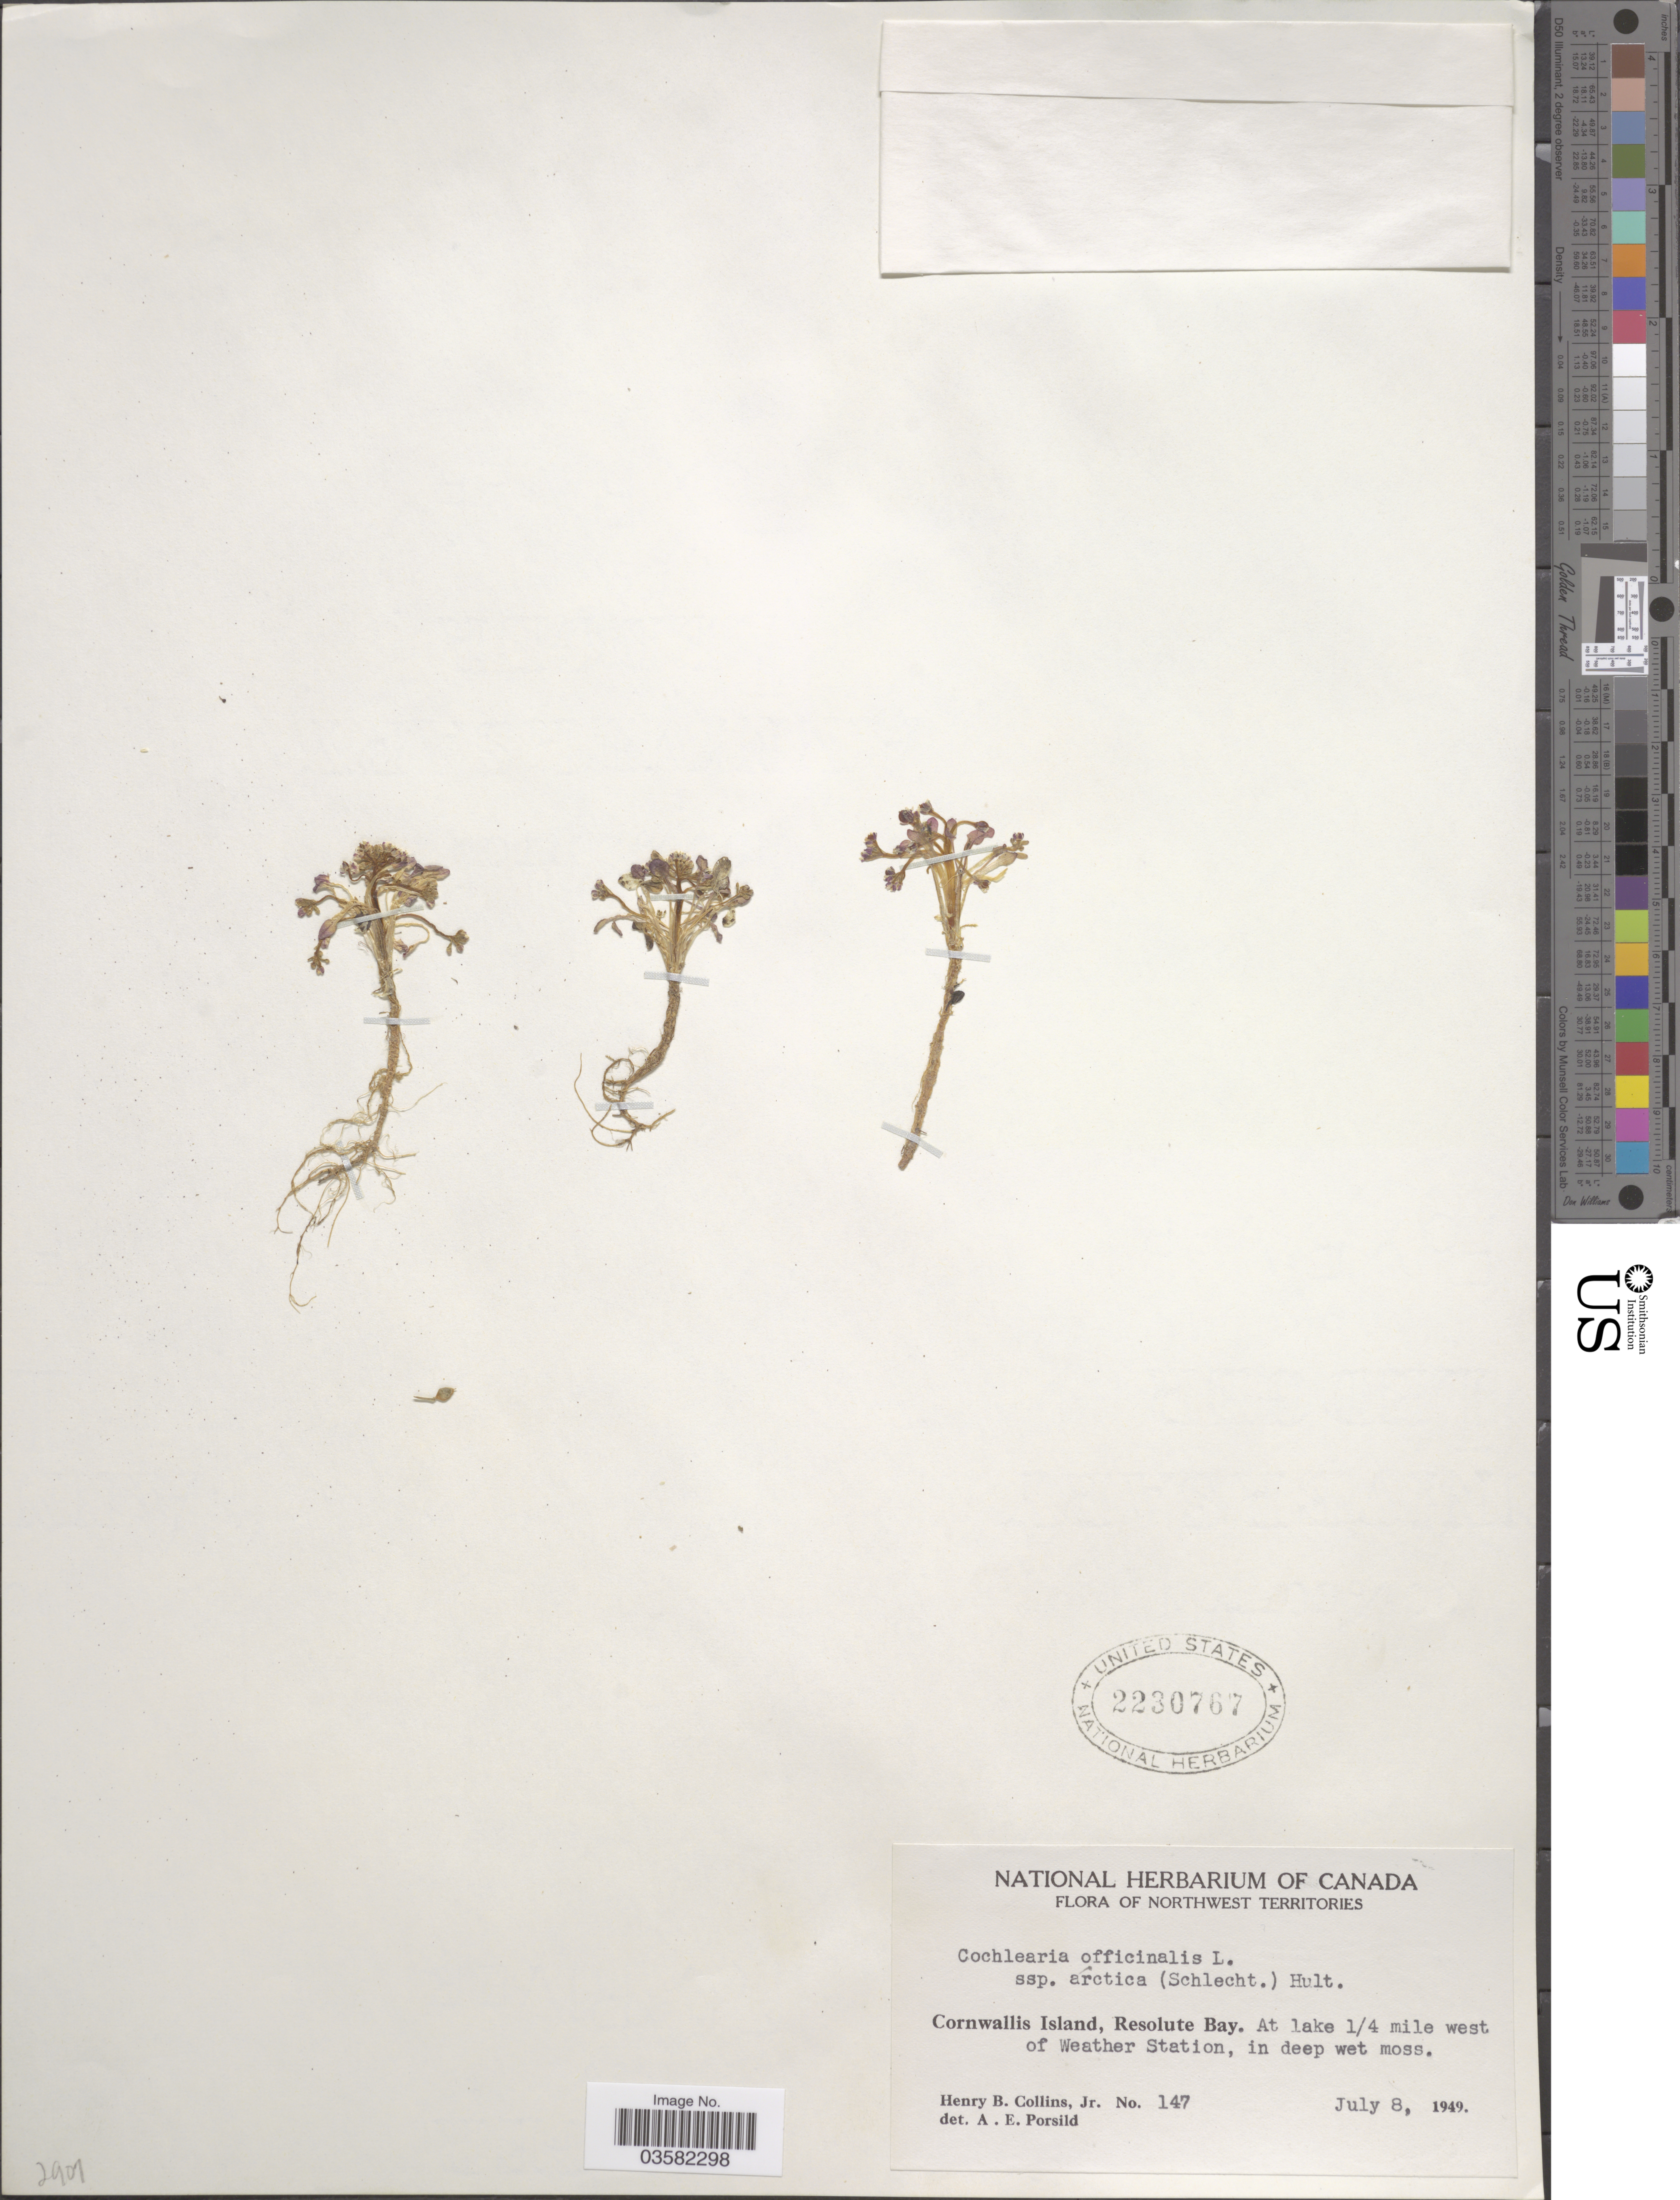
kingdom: Plantae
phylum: Tracheophyta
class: Magnoliopsida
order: Brassicales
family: Brassicaceae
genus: Cochlearia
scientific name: Cochlearia officinalis subsp. arctica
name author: (Schltdl. ex DC.) Hultén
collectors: H. Collins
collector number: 147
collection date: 1949-07-08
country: Canada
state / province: Northwest Territories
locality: Cornwallis Island, Resolute Bay. At lake ¼ mile west of Weather Station.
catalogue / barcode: US 2230767